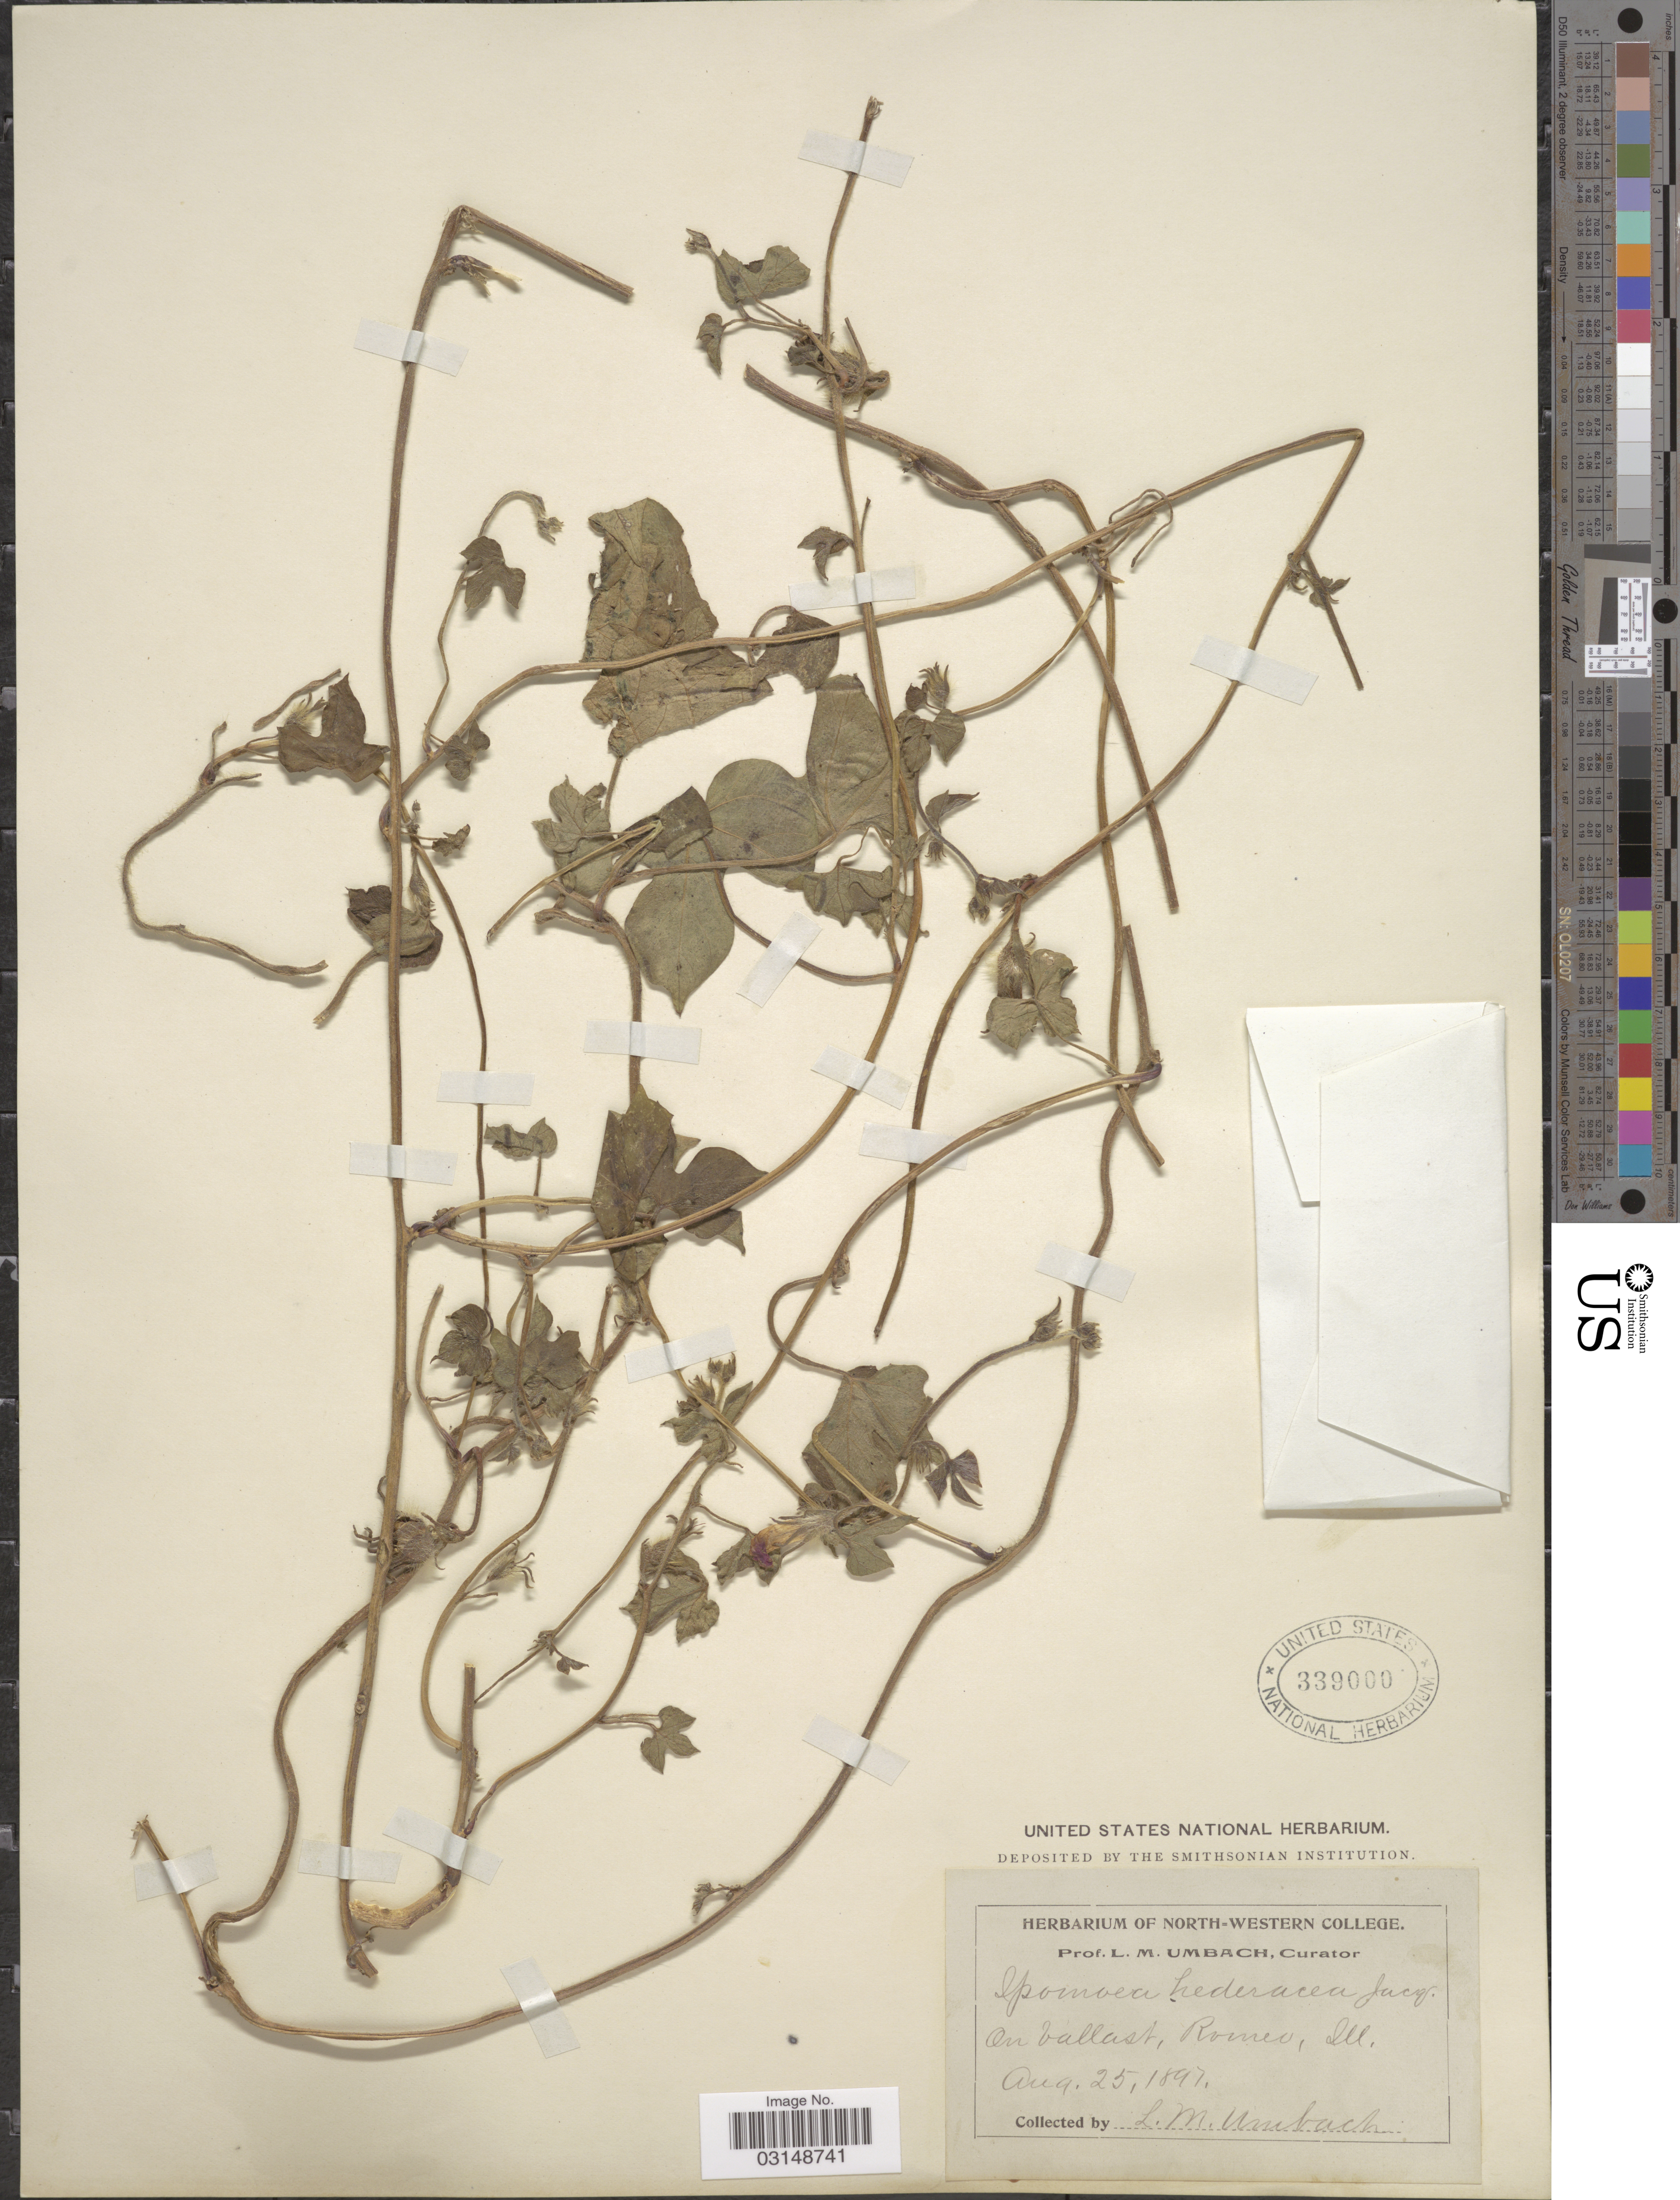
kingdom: Plantae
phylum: Tracheophyta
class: Magnoliopsida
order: Solanales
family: Convolvulaceae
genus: Ipomoea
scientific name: Ipomoea hederacea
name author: Jacq.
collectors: L. M. Umbach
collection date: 1897-08-25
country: United States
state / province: Illinois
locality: Romeo.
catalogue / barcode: US 339000